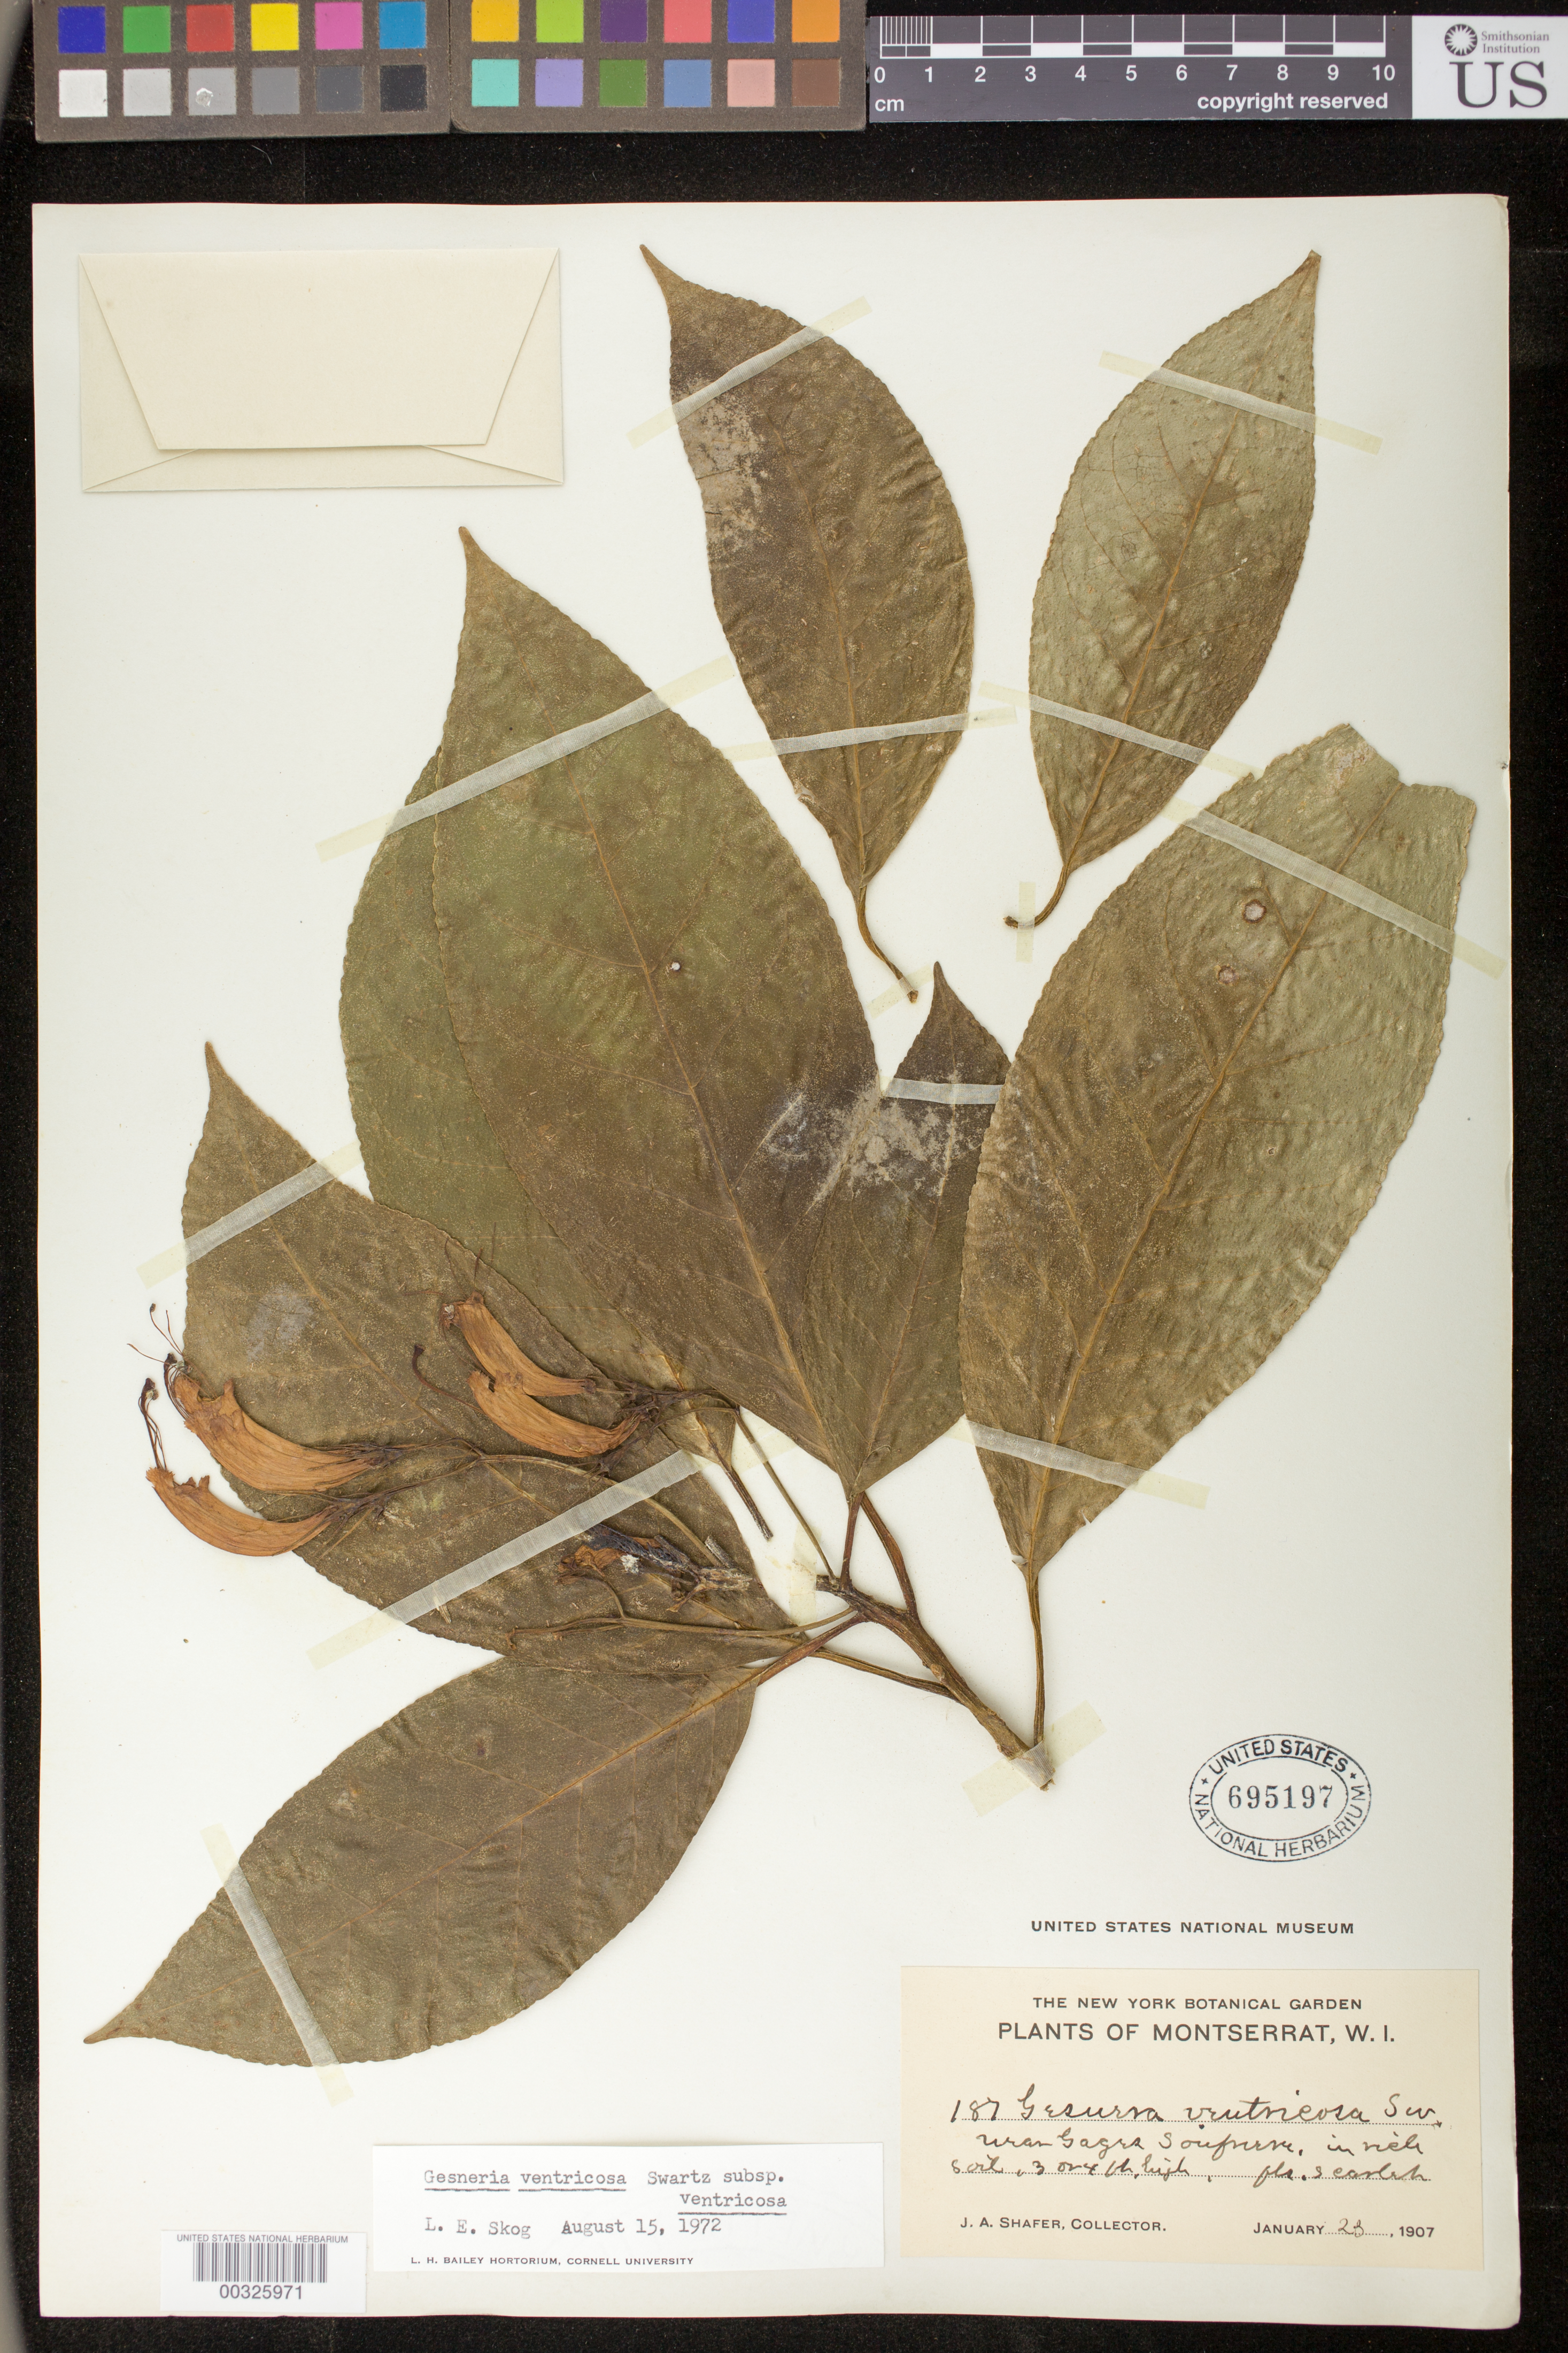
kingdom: Plantae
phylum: Tracheophyta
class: Magnoliopsida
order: Lamiales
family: Gesneriaceae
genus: Gesneria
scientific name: Gesneria ventricosa subsp. ventricosa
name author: Sw.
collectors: J. A. Shafer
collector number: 187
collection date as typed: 23 Jan 1907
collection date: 1907-01-23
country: Montserrat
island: Montserrat I.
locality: Sagra Soufriere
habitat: In rich soil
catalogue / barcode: US 695197